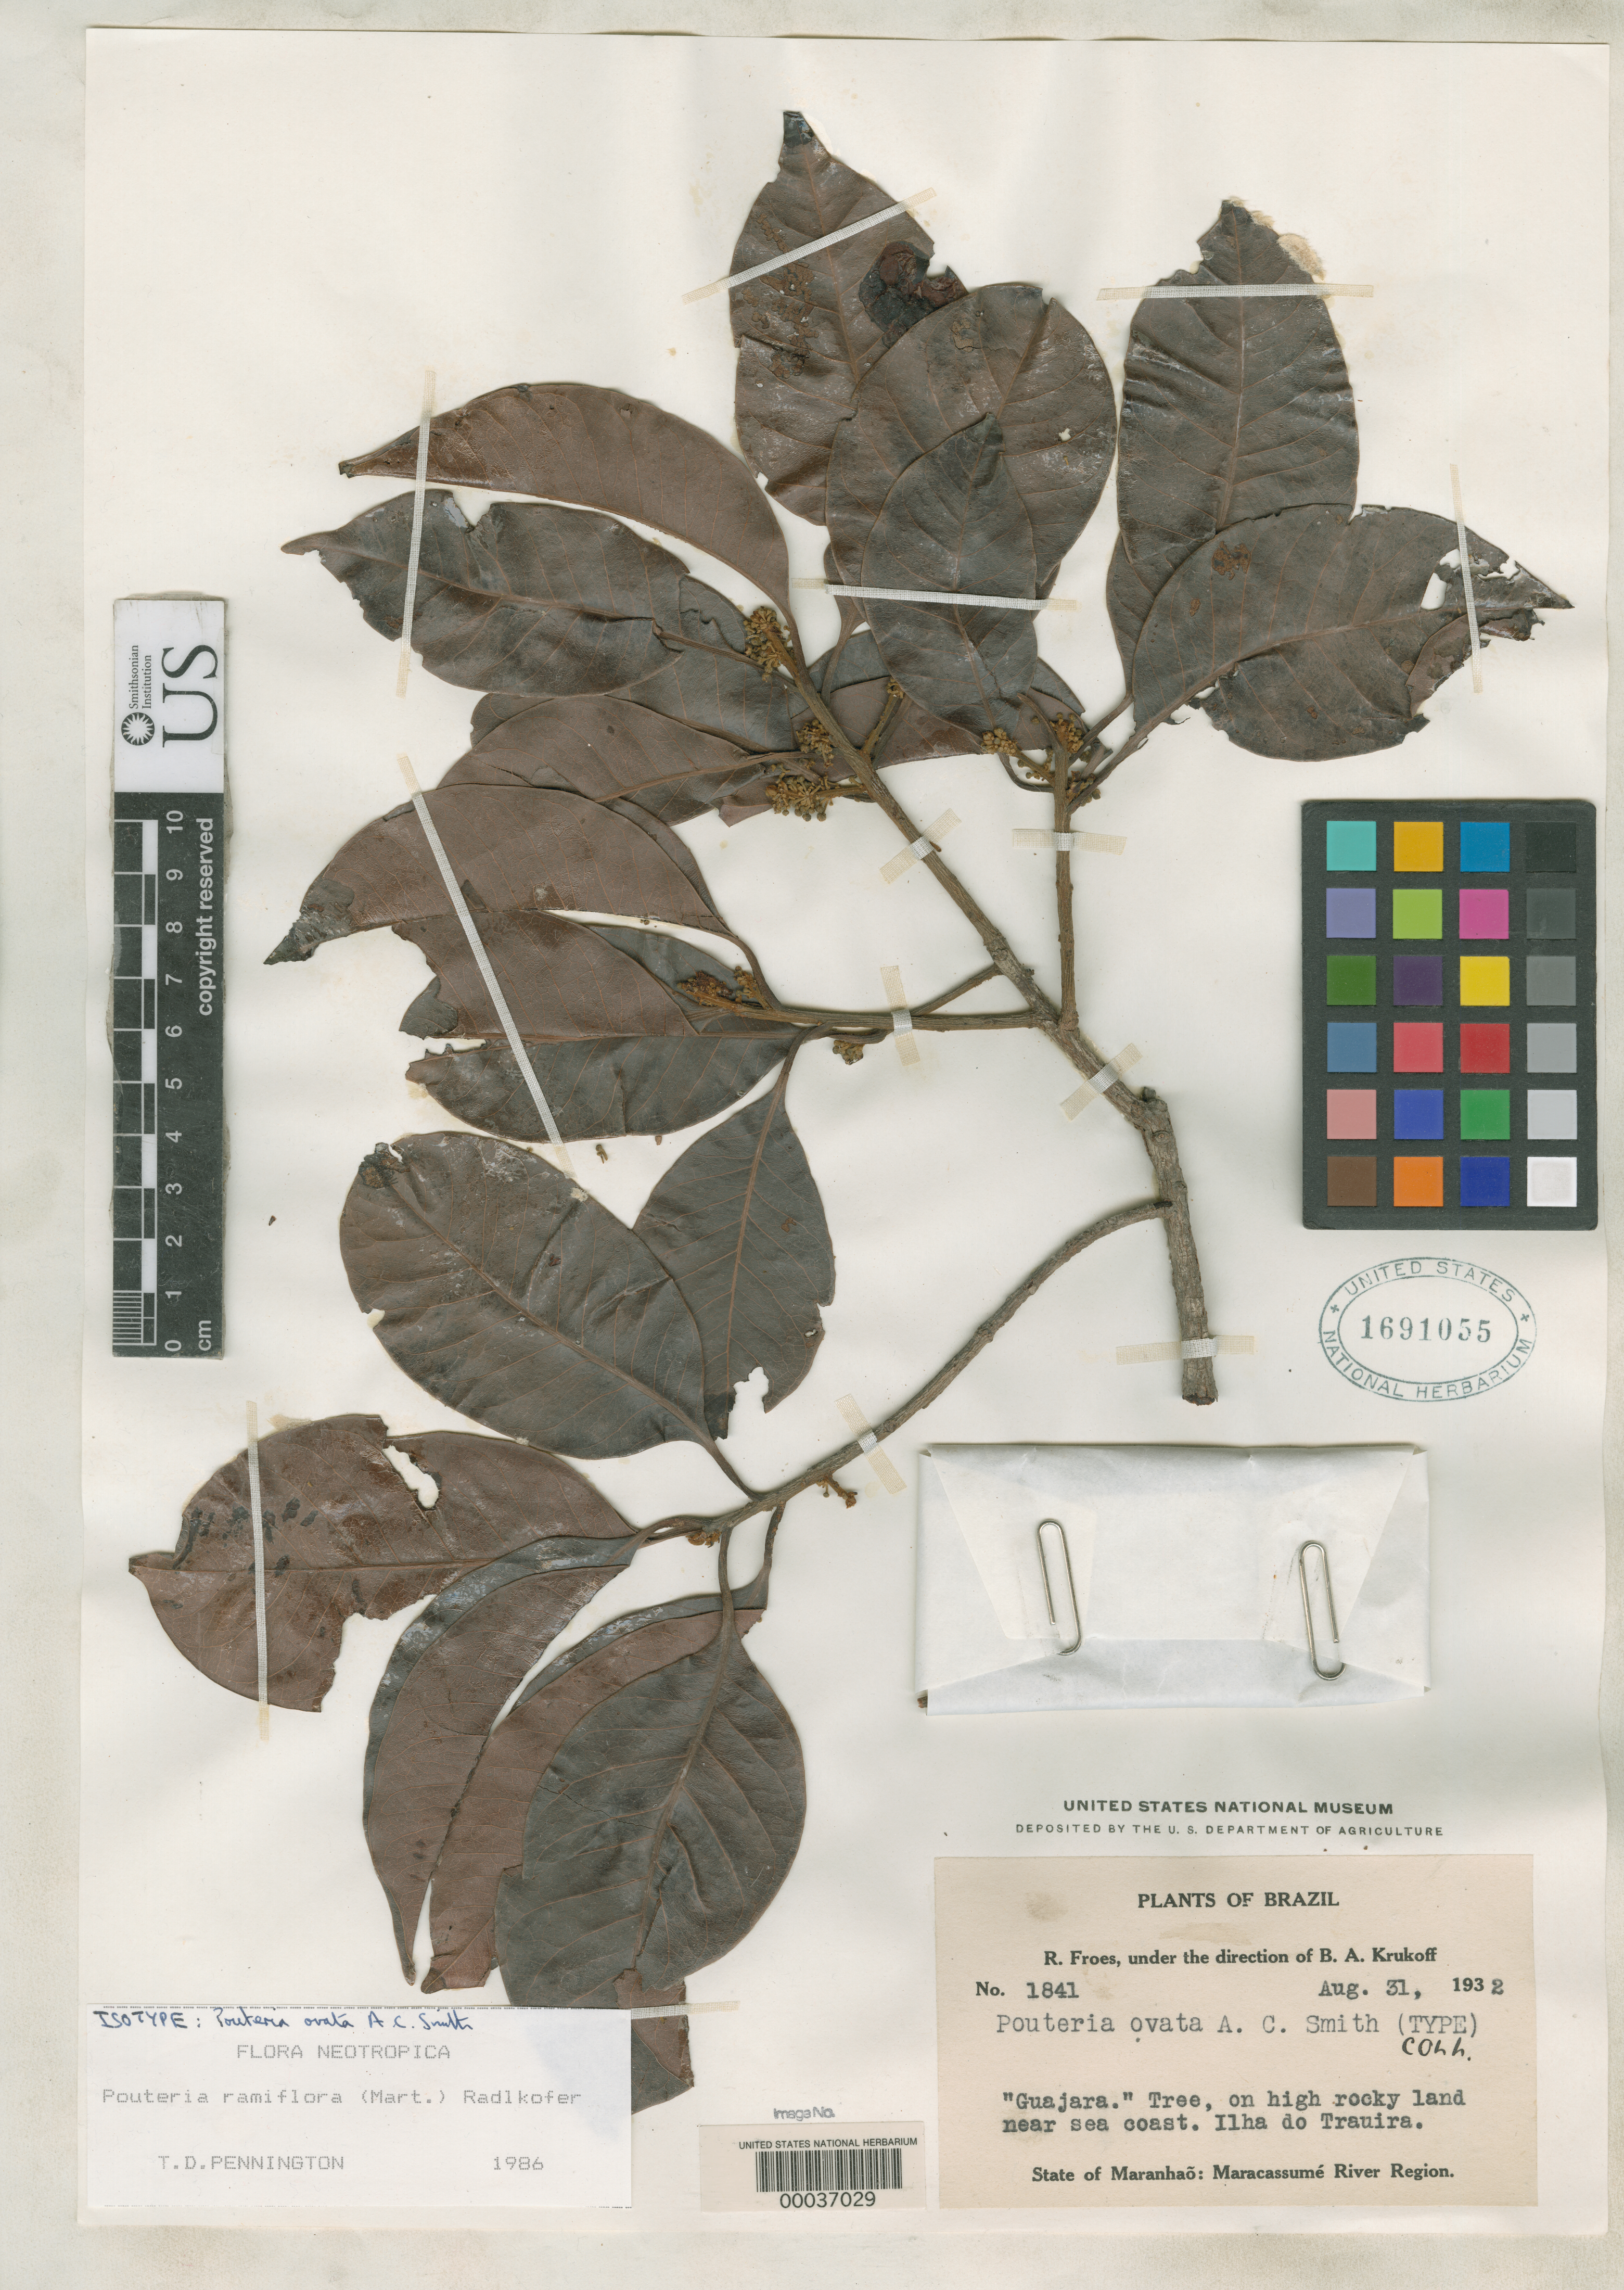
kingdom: Plantae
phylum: Tracheophyta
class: Magnoliopsida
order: Ericales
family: Sapotaceae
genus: Pouteria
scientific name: Pouteria ovata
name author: A.C. Sm.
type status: Isotype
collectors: B. A. Krukoff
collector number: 1841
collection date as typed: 31 Aug 1932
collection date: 1932-08-31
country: Brazil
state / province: Maranhão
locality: Ilha do Trauira.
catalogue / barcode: US 1691055